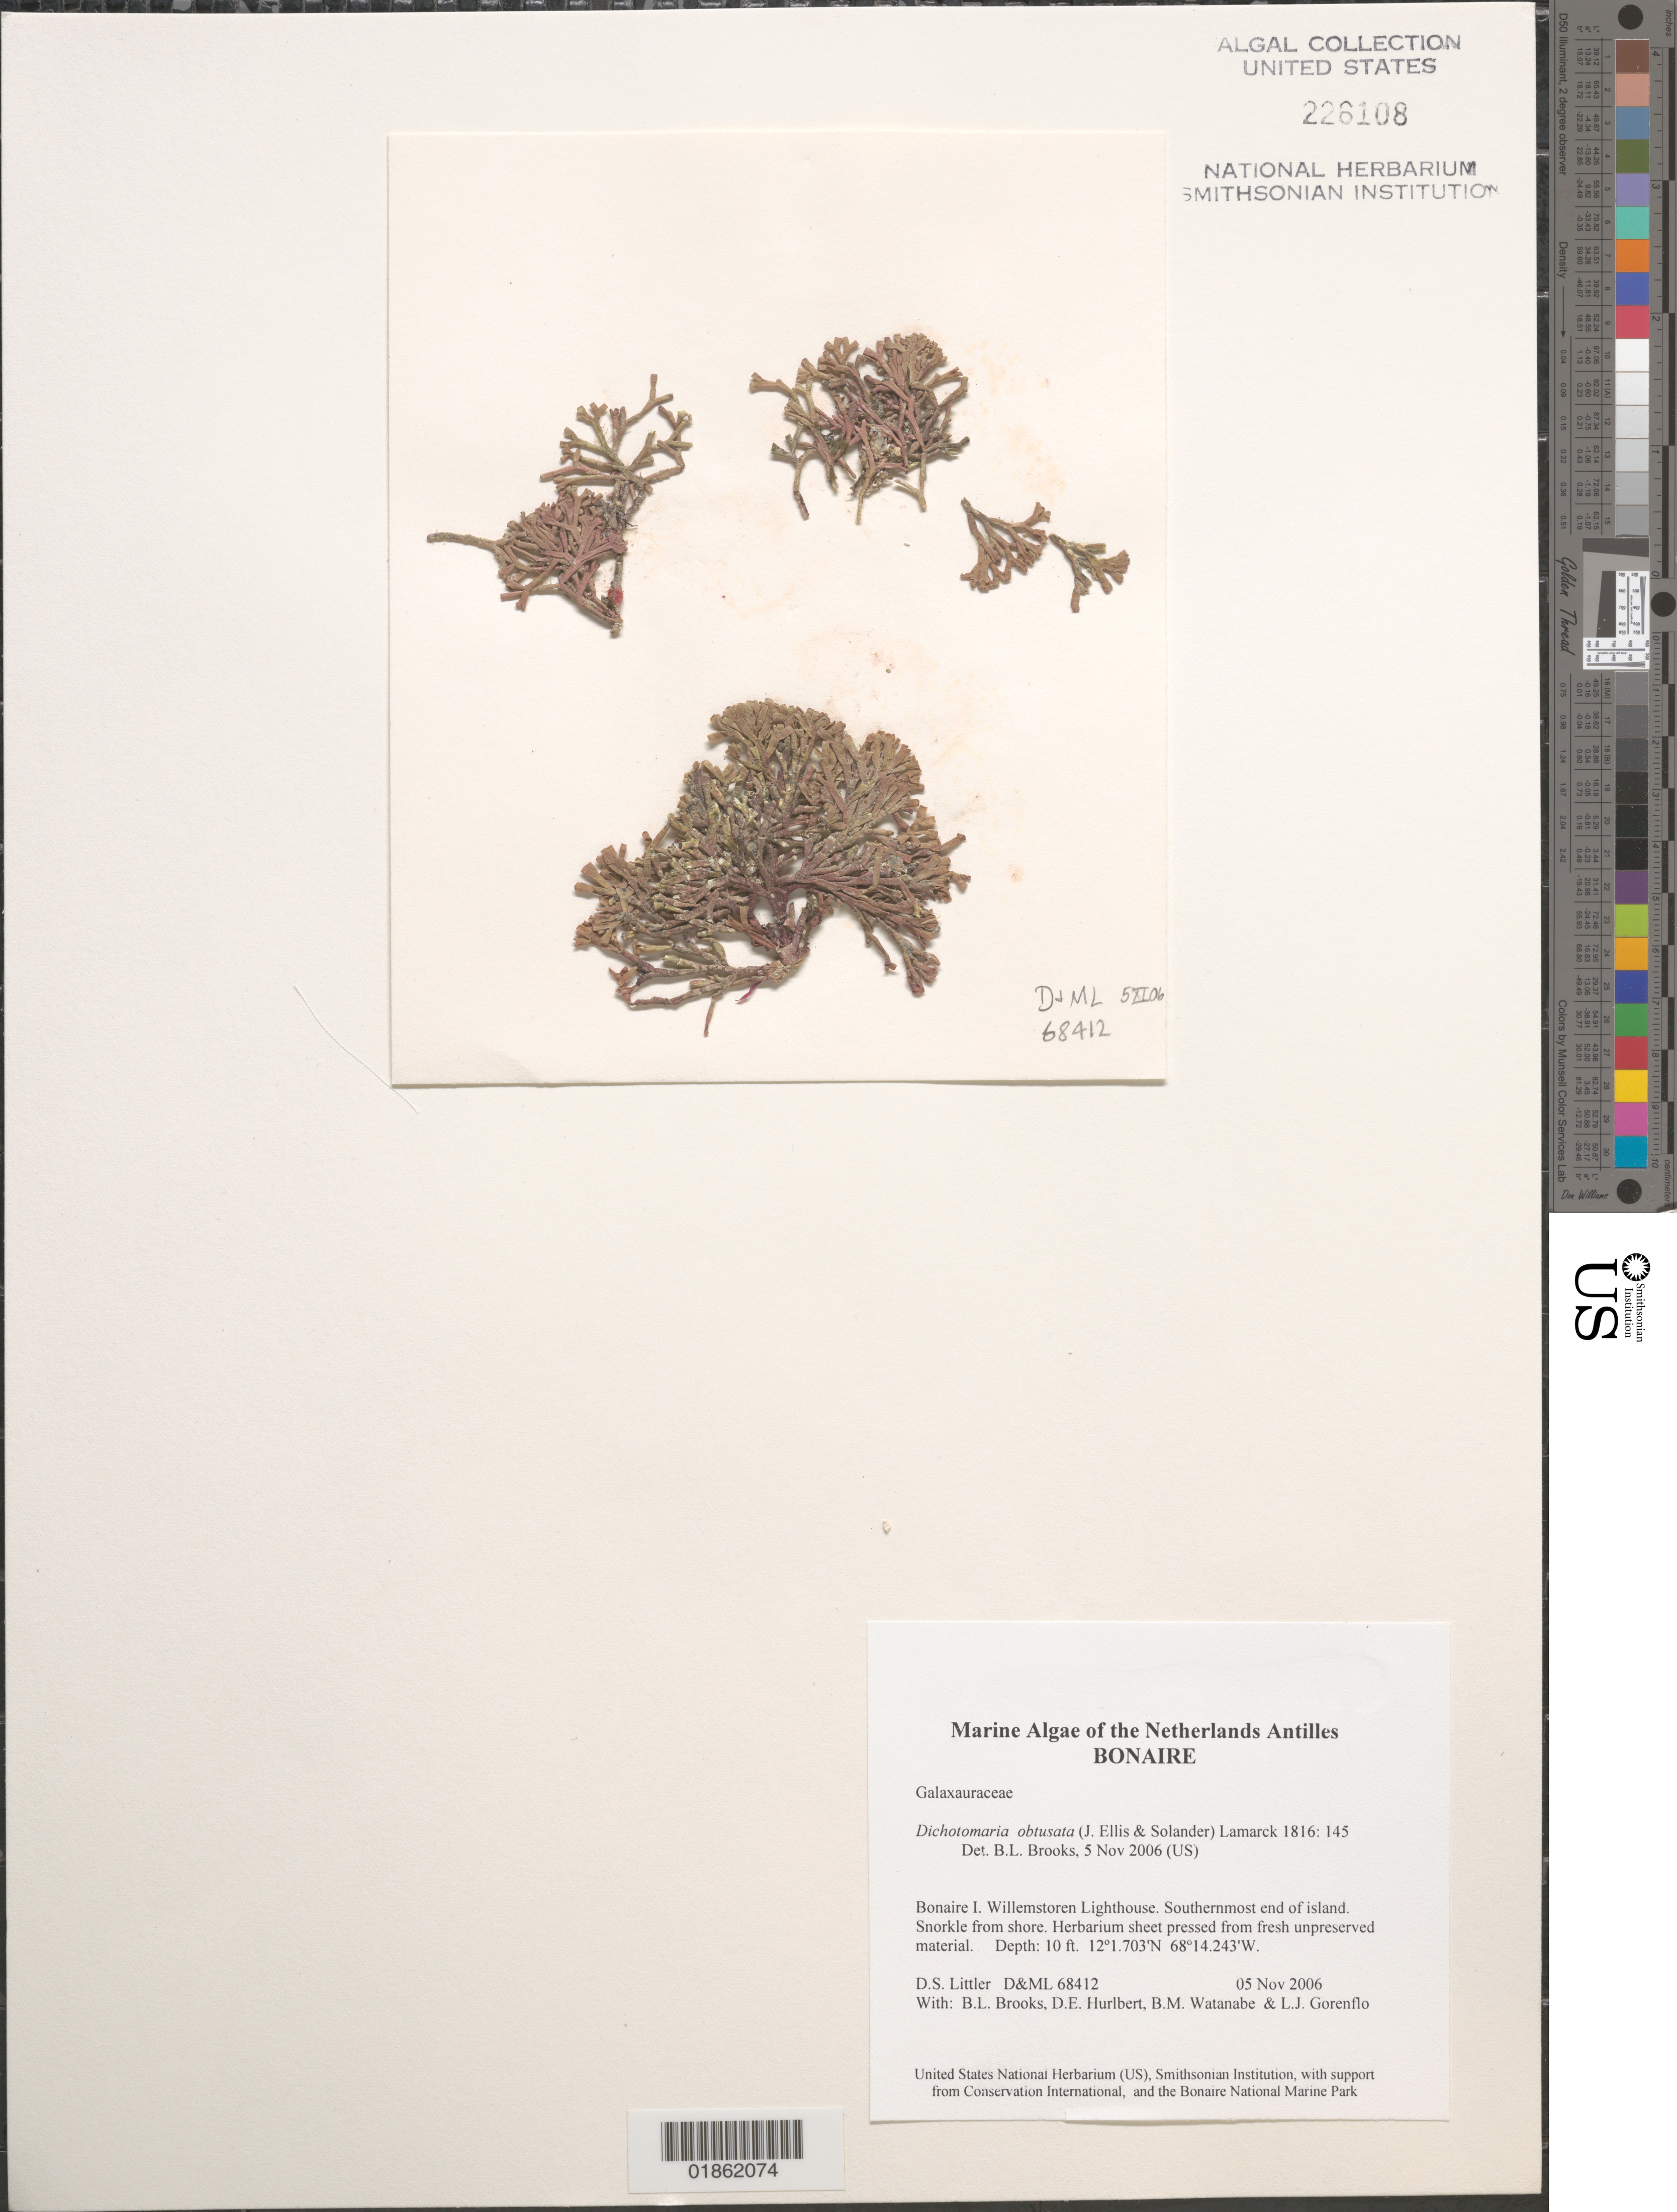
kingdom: Plantae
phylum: Rhodophyta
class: Florideophyceae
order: Nemaliales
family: Galaxauraceae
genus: Dichotomaria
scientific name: Dichotomaria obtusata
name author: (Ellis & Sol.) Lam.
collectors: D. S. Littler, B. Brooks, D. Hurlbert, B. Watanabe & L. Gorenflo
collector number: D&ML68412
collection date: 2006-11-05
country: Netherlands Antilles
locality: Bonaire I. Willemstoren Lighthouse. Southernmost end of island. Snorkle from shore.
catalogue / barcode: US 226108